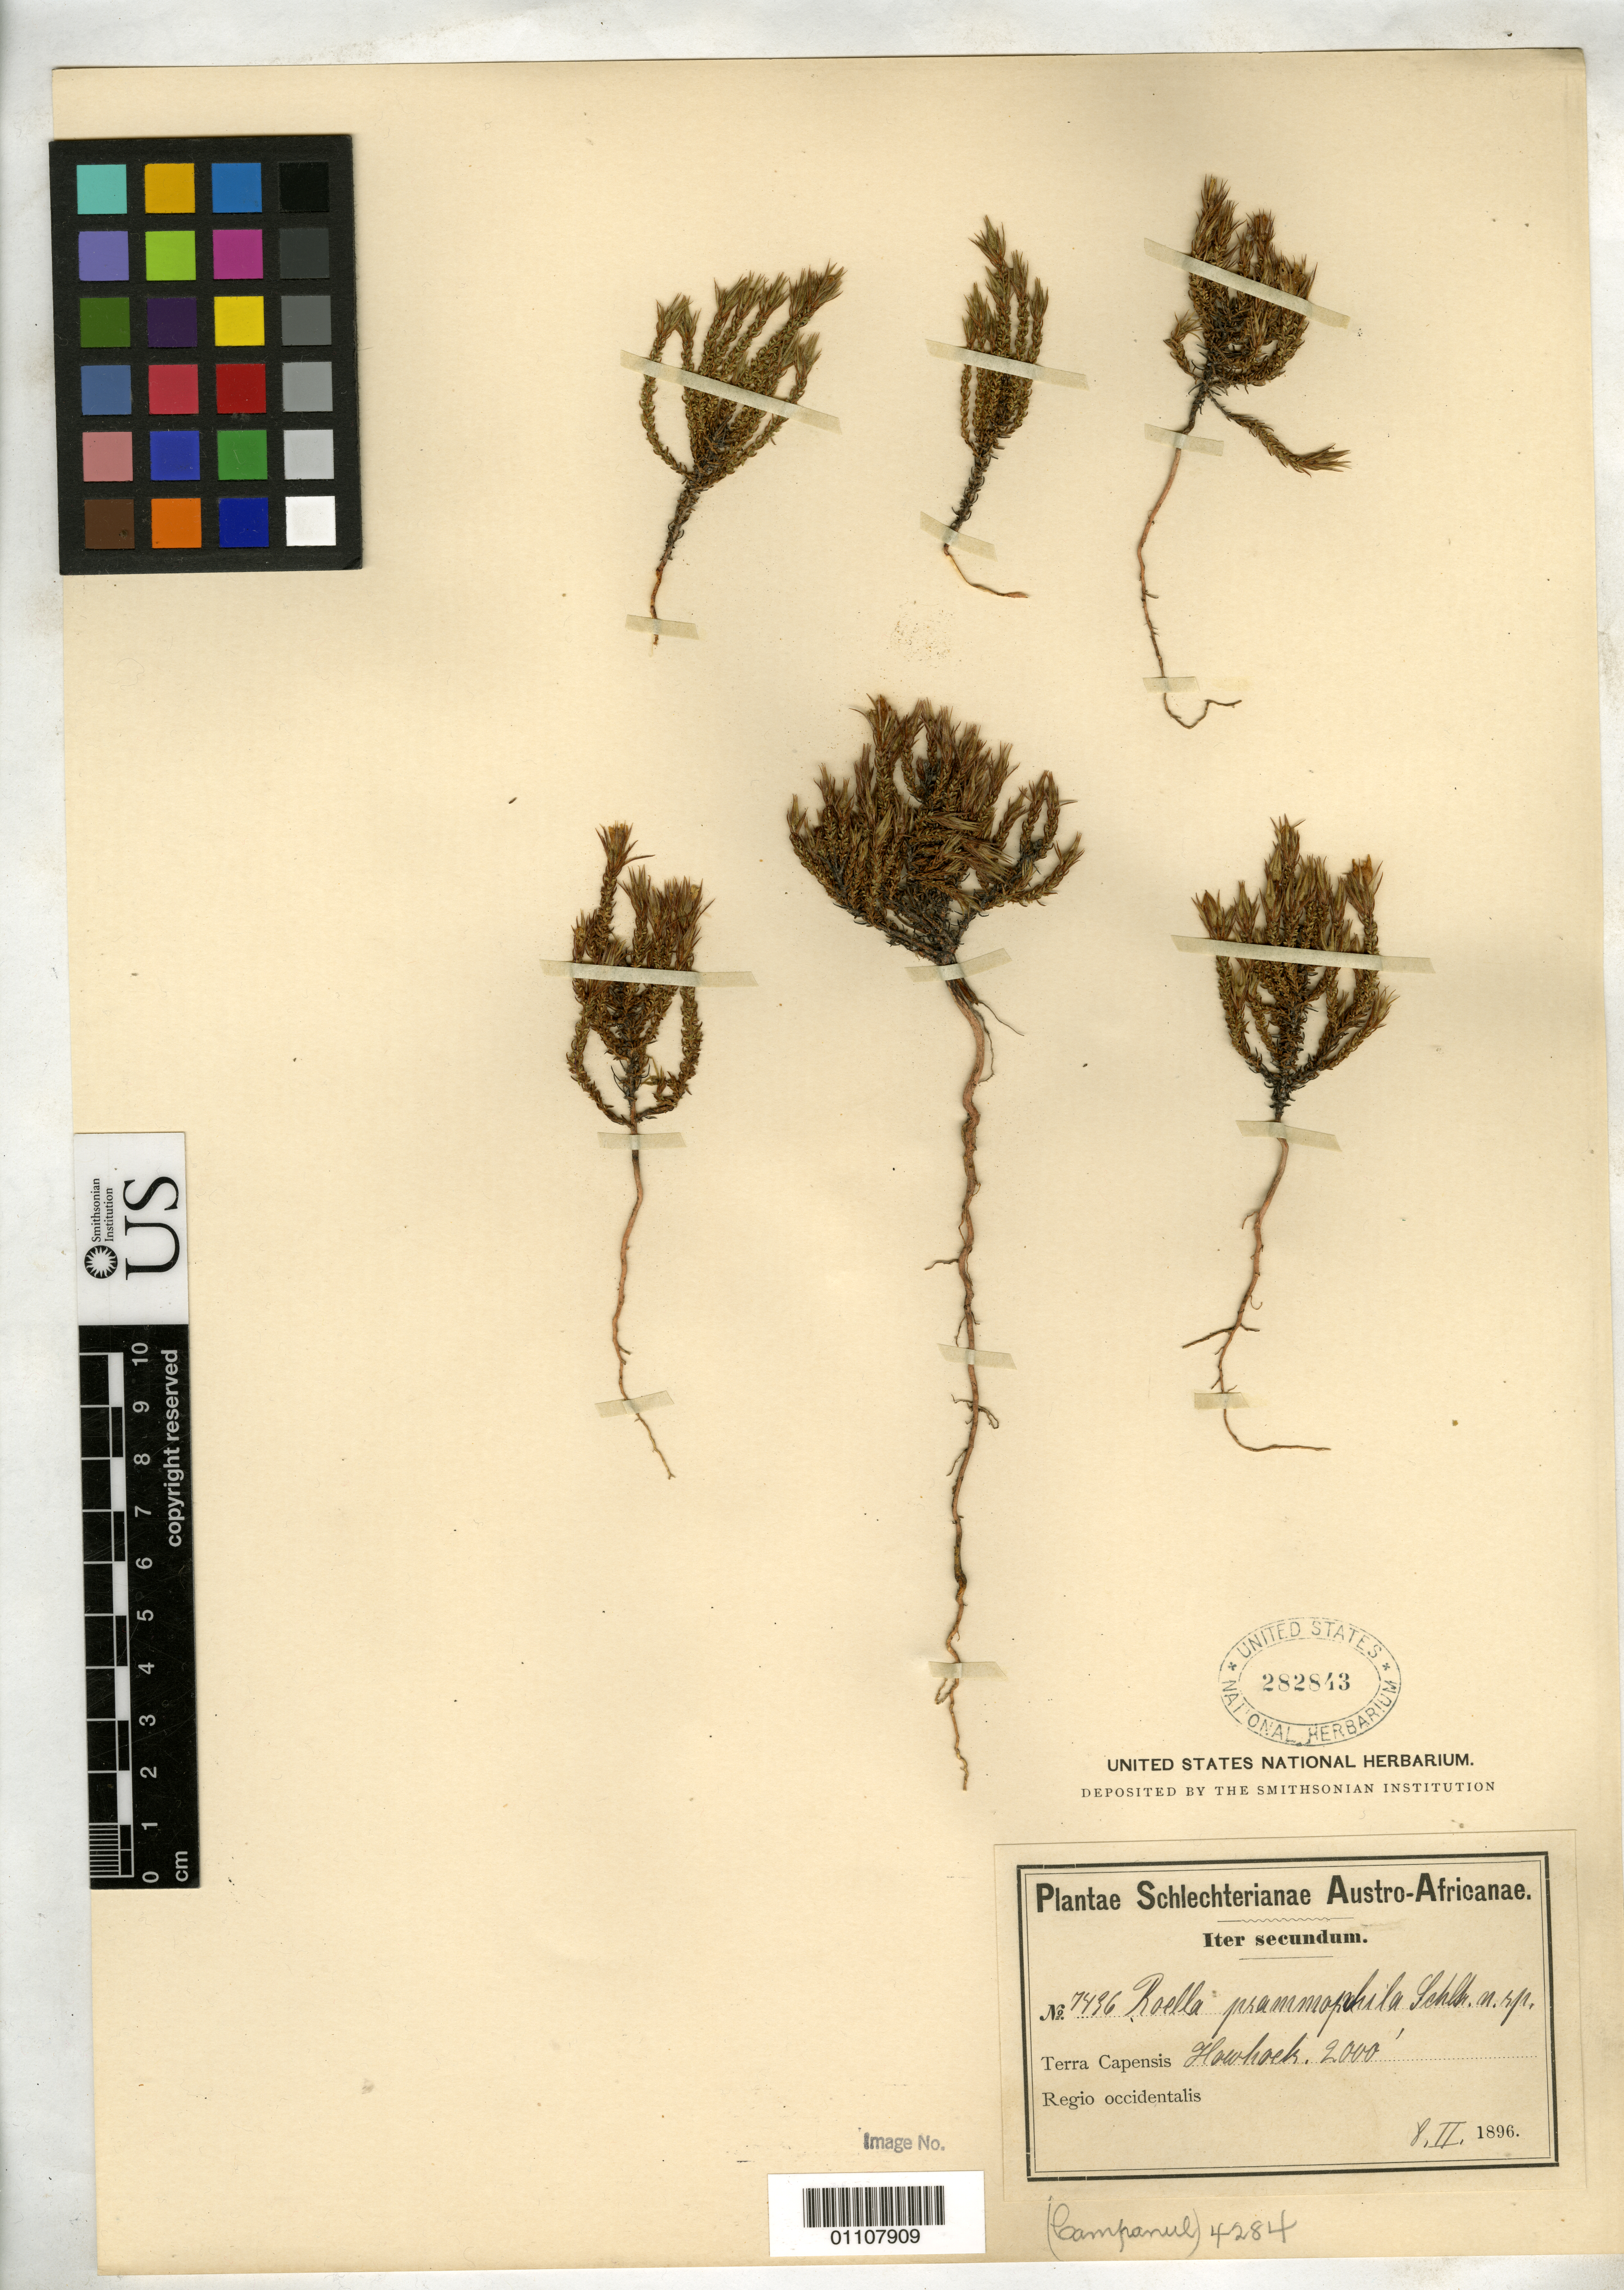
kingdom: Plantae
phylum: Tracheophyta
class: Magnoliopsida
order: Asterales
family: Campanulaceae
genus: Roella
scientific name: Roella psammophila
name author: Schltr.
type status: Isotype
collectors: F. R. R. Schlechter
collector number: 7436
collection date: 1896-02-08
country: South Africa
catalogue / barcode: US 282843